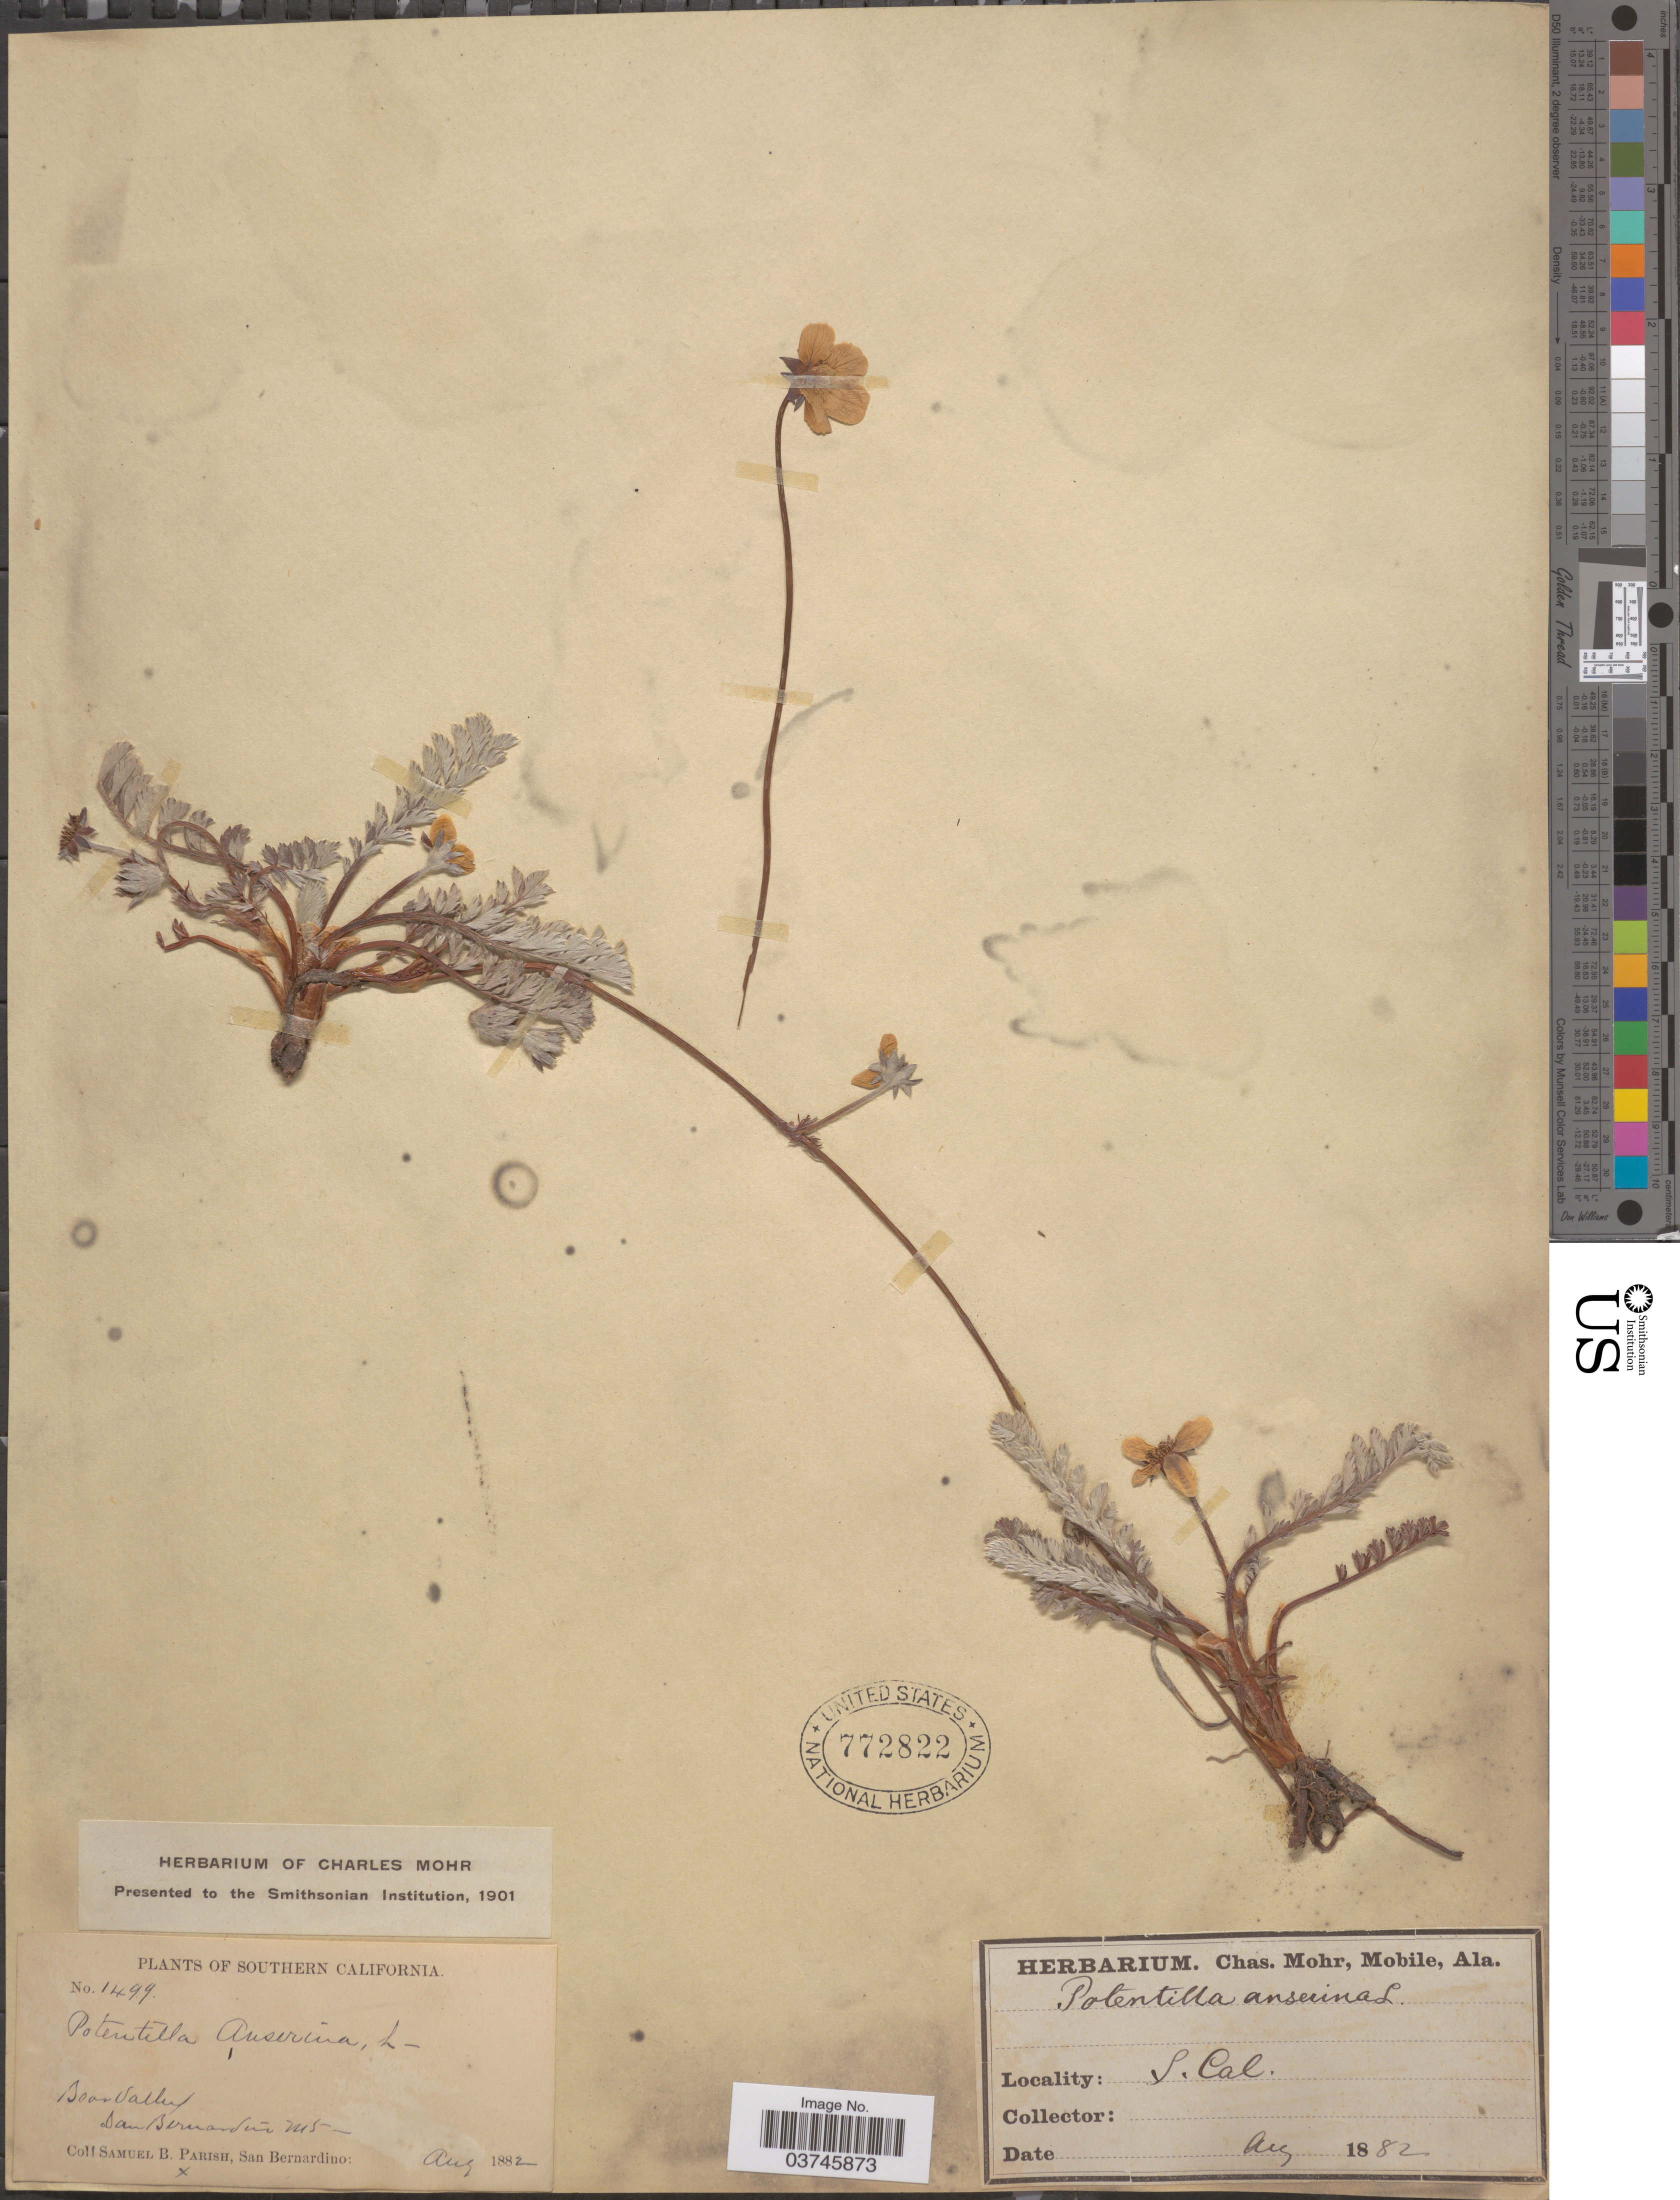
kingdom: Plantae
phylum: Tracheophyta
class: Magnoliopsida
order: Rosales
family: Rosaceae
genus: Argentina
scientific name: Argentina anserina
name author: (L.) Rydb.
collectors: S. B. Parish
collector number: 1499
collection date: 1882-08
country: United States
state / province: California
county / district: San Bernardino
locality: Southern California. Bear Valley. San Bernardino Mts.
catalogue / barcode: US 772822